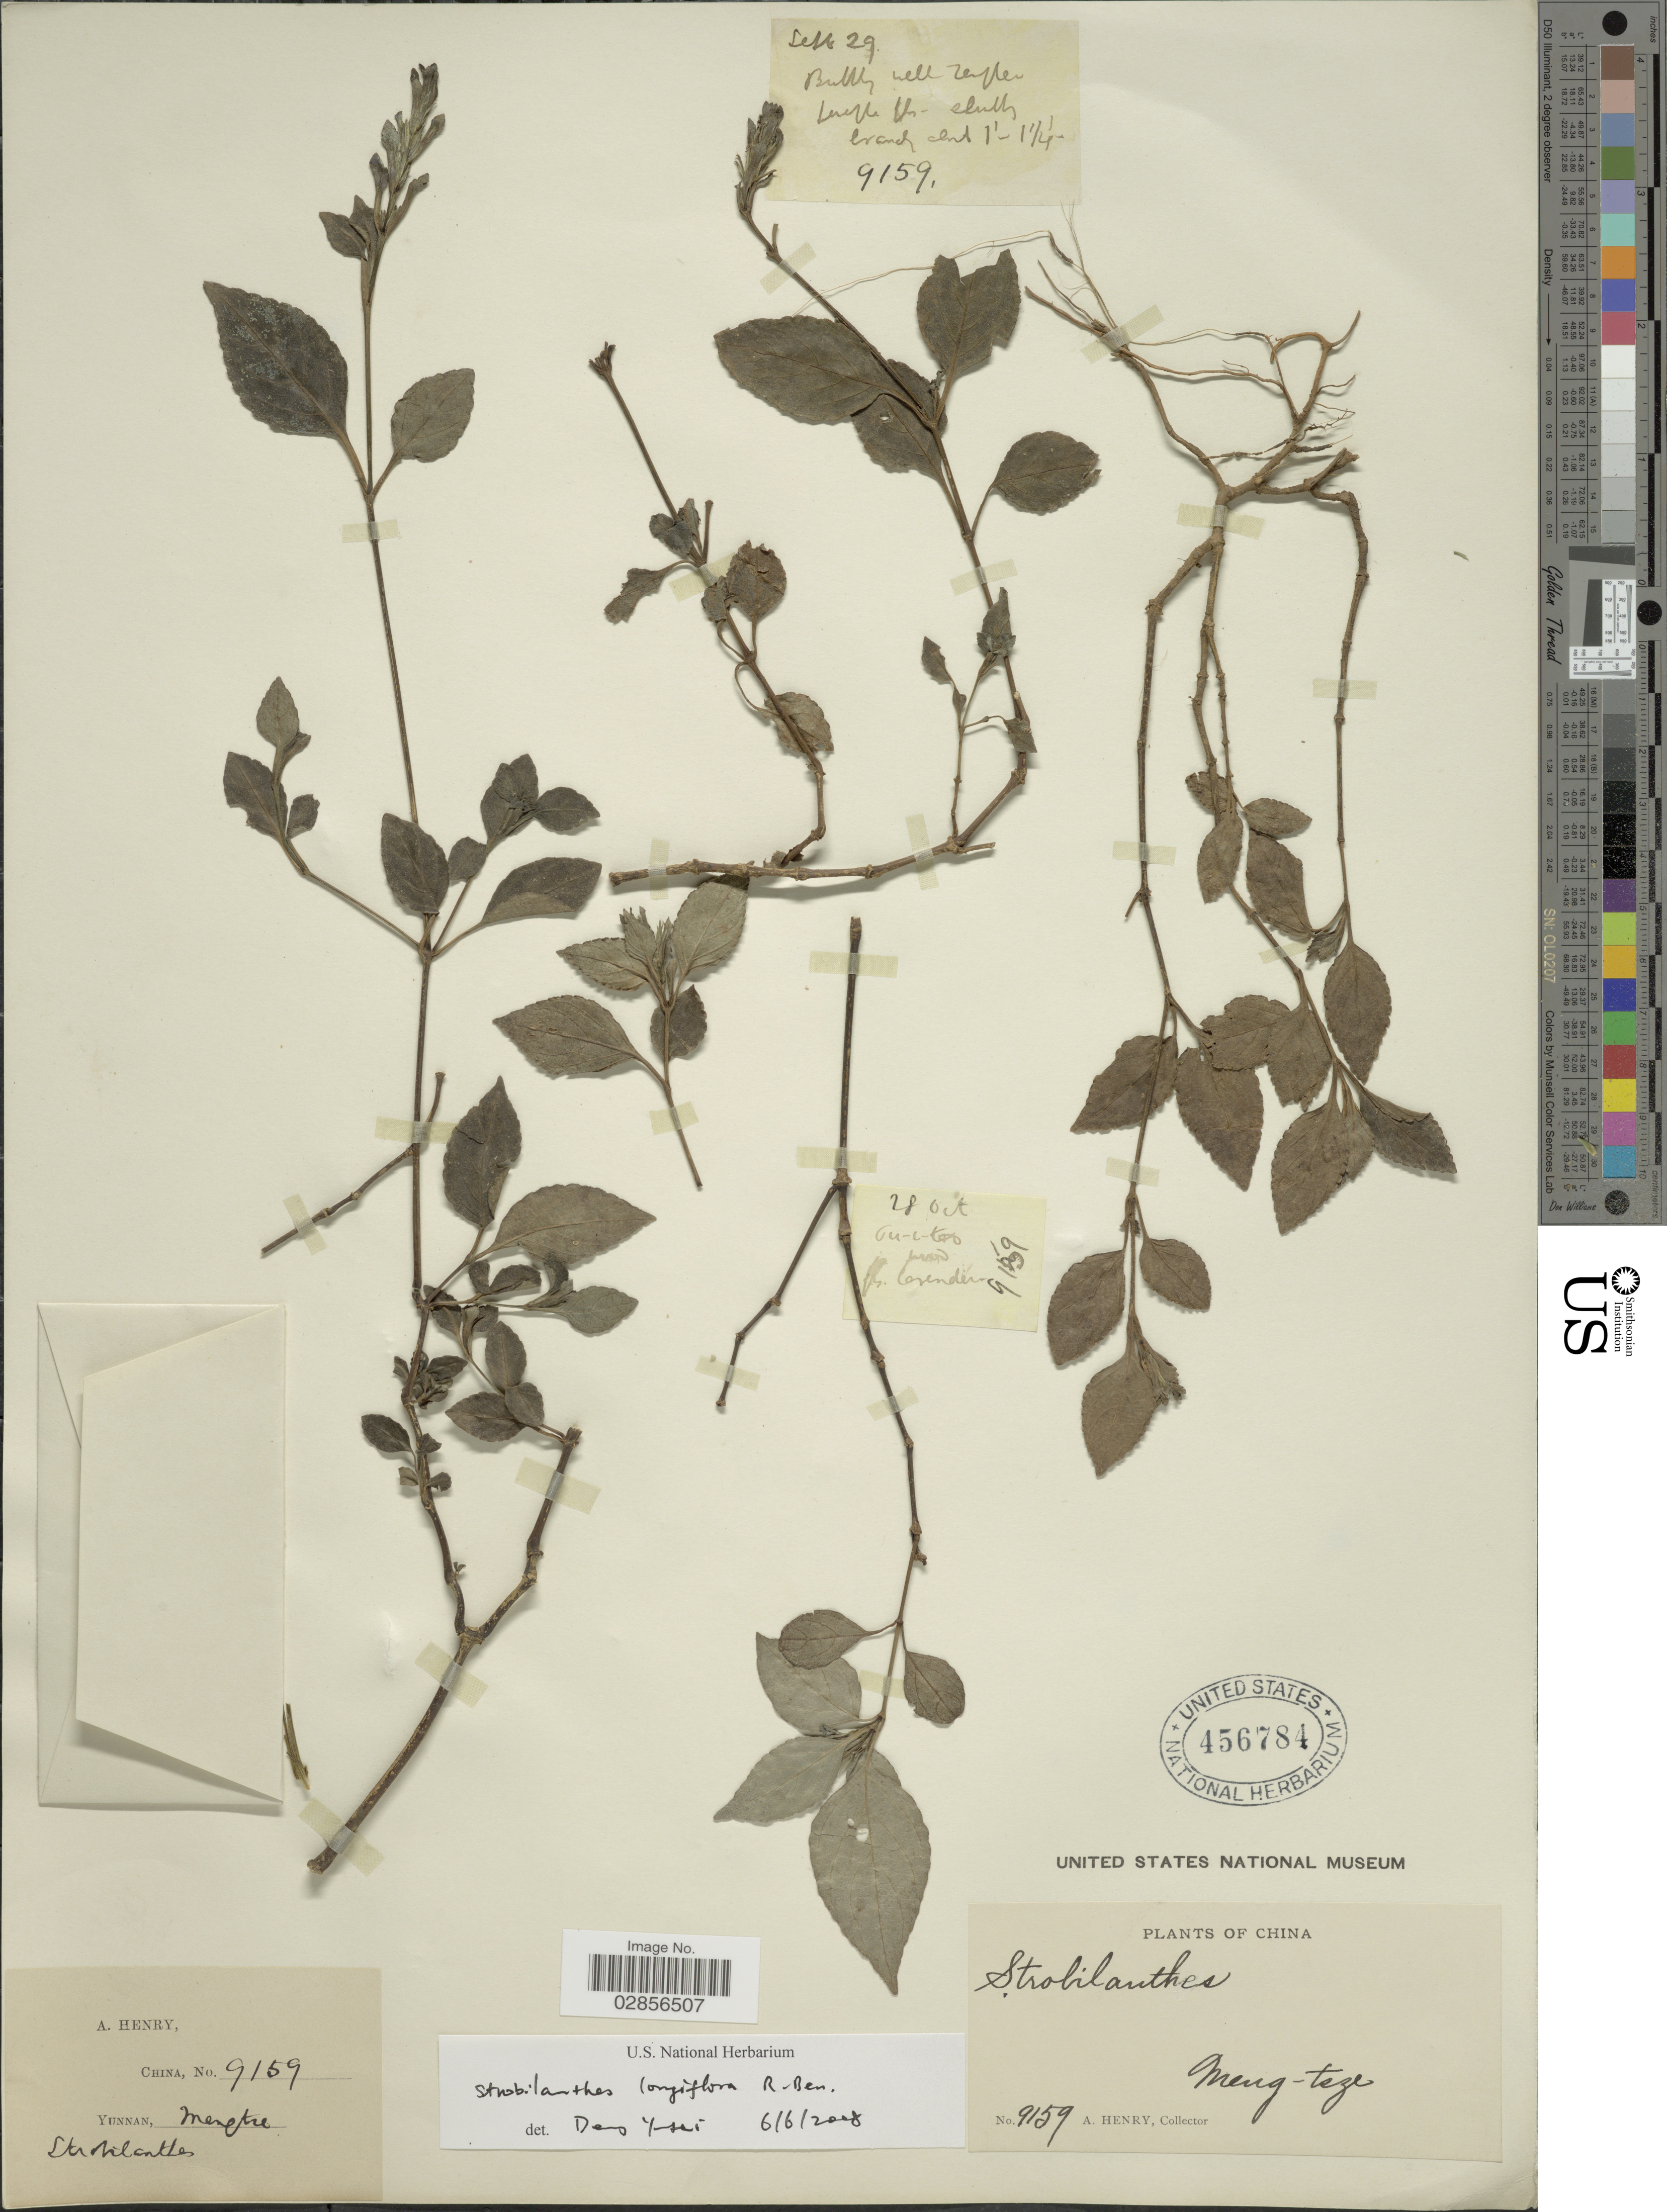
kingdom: Plantae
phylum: Tracheophyta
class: Magnoliopsida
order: Lamiales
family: Acanthaceae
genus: Strobilanthes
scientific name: Strobilanthes longiflora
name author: Benoist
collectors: A. Henry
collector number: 9159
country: China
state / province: Yunnan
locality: Meng-Tsze.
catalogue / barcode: US 456784